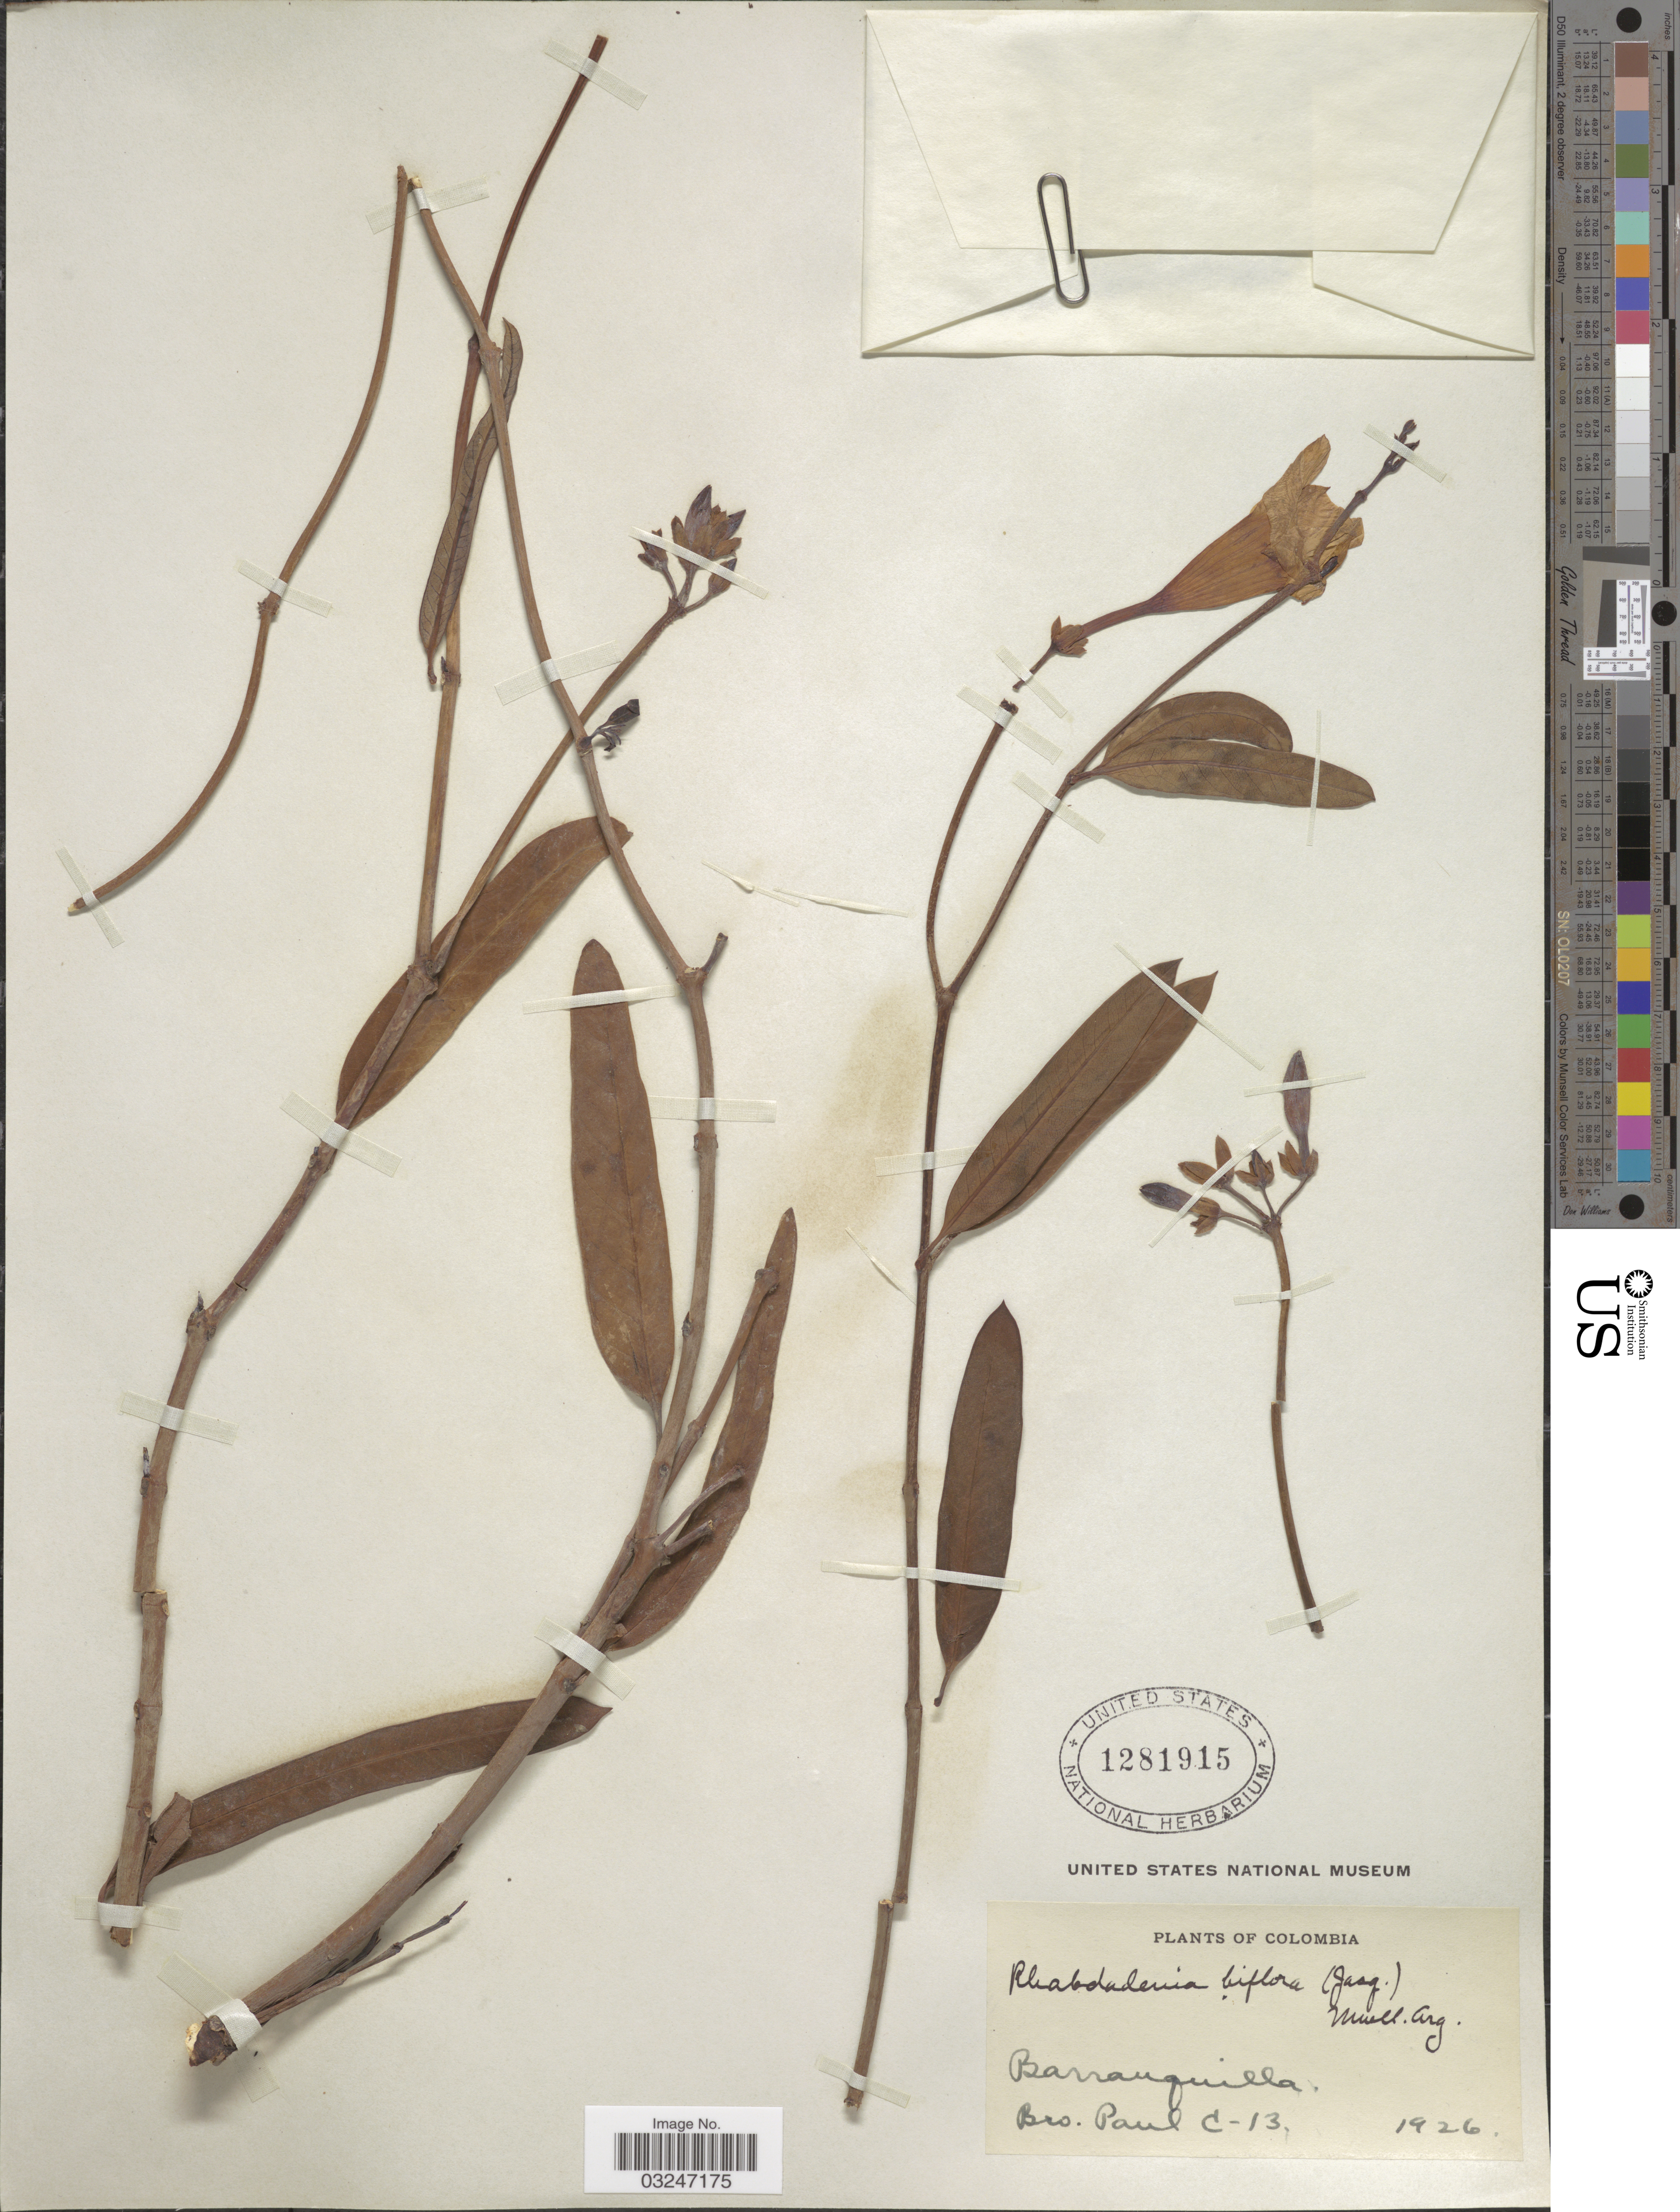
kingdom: Plantae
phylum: Tracheophyta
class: Magnoliopsida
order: Gentianales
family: Apocynaceae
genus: Rhabdadenia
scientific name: Rhabdadenia biflora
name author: (Jacq.) Müll. Arg.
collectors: B. Paul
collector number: C-13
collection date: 1926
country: Colombia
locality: Barranquilla.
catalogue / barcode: US 1281915